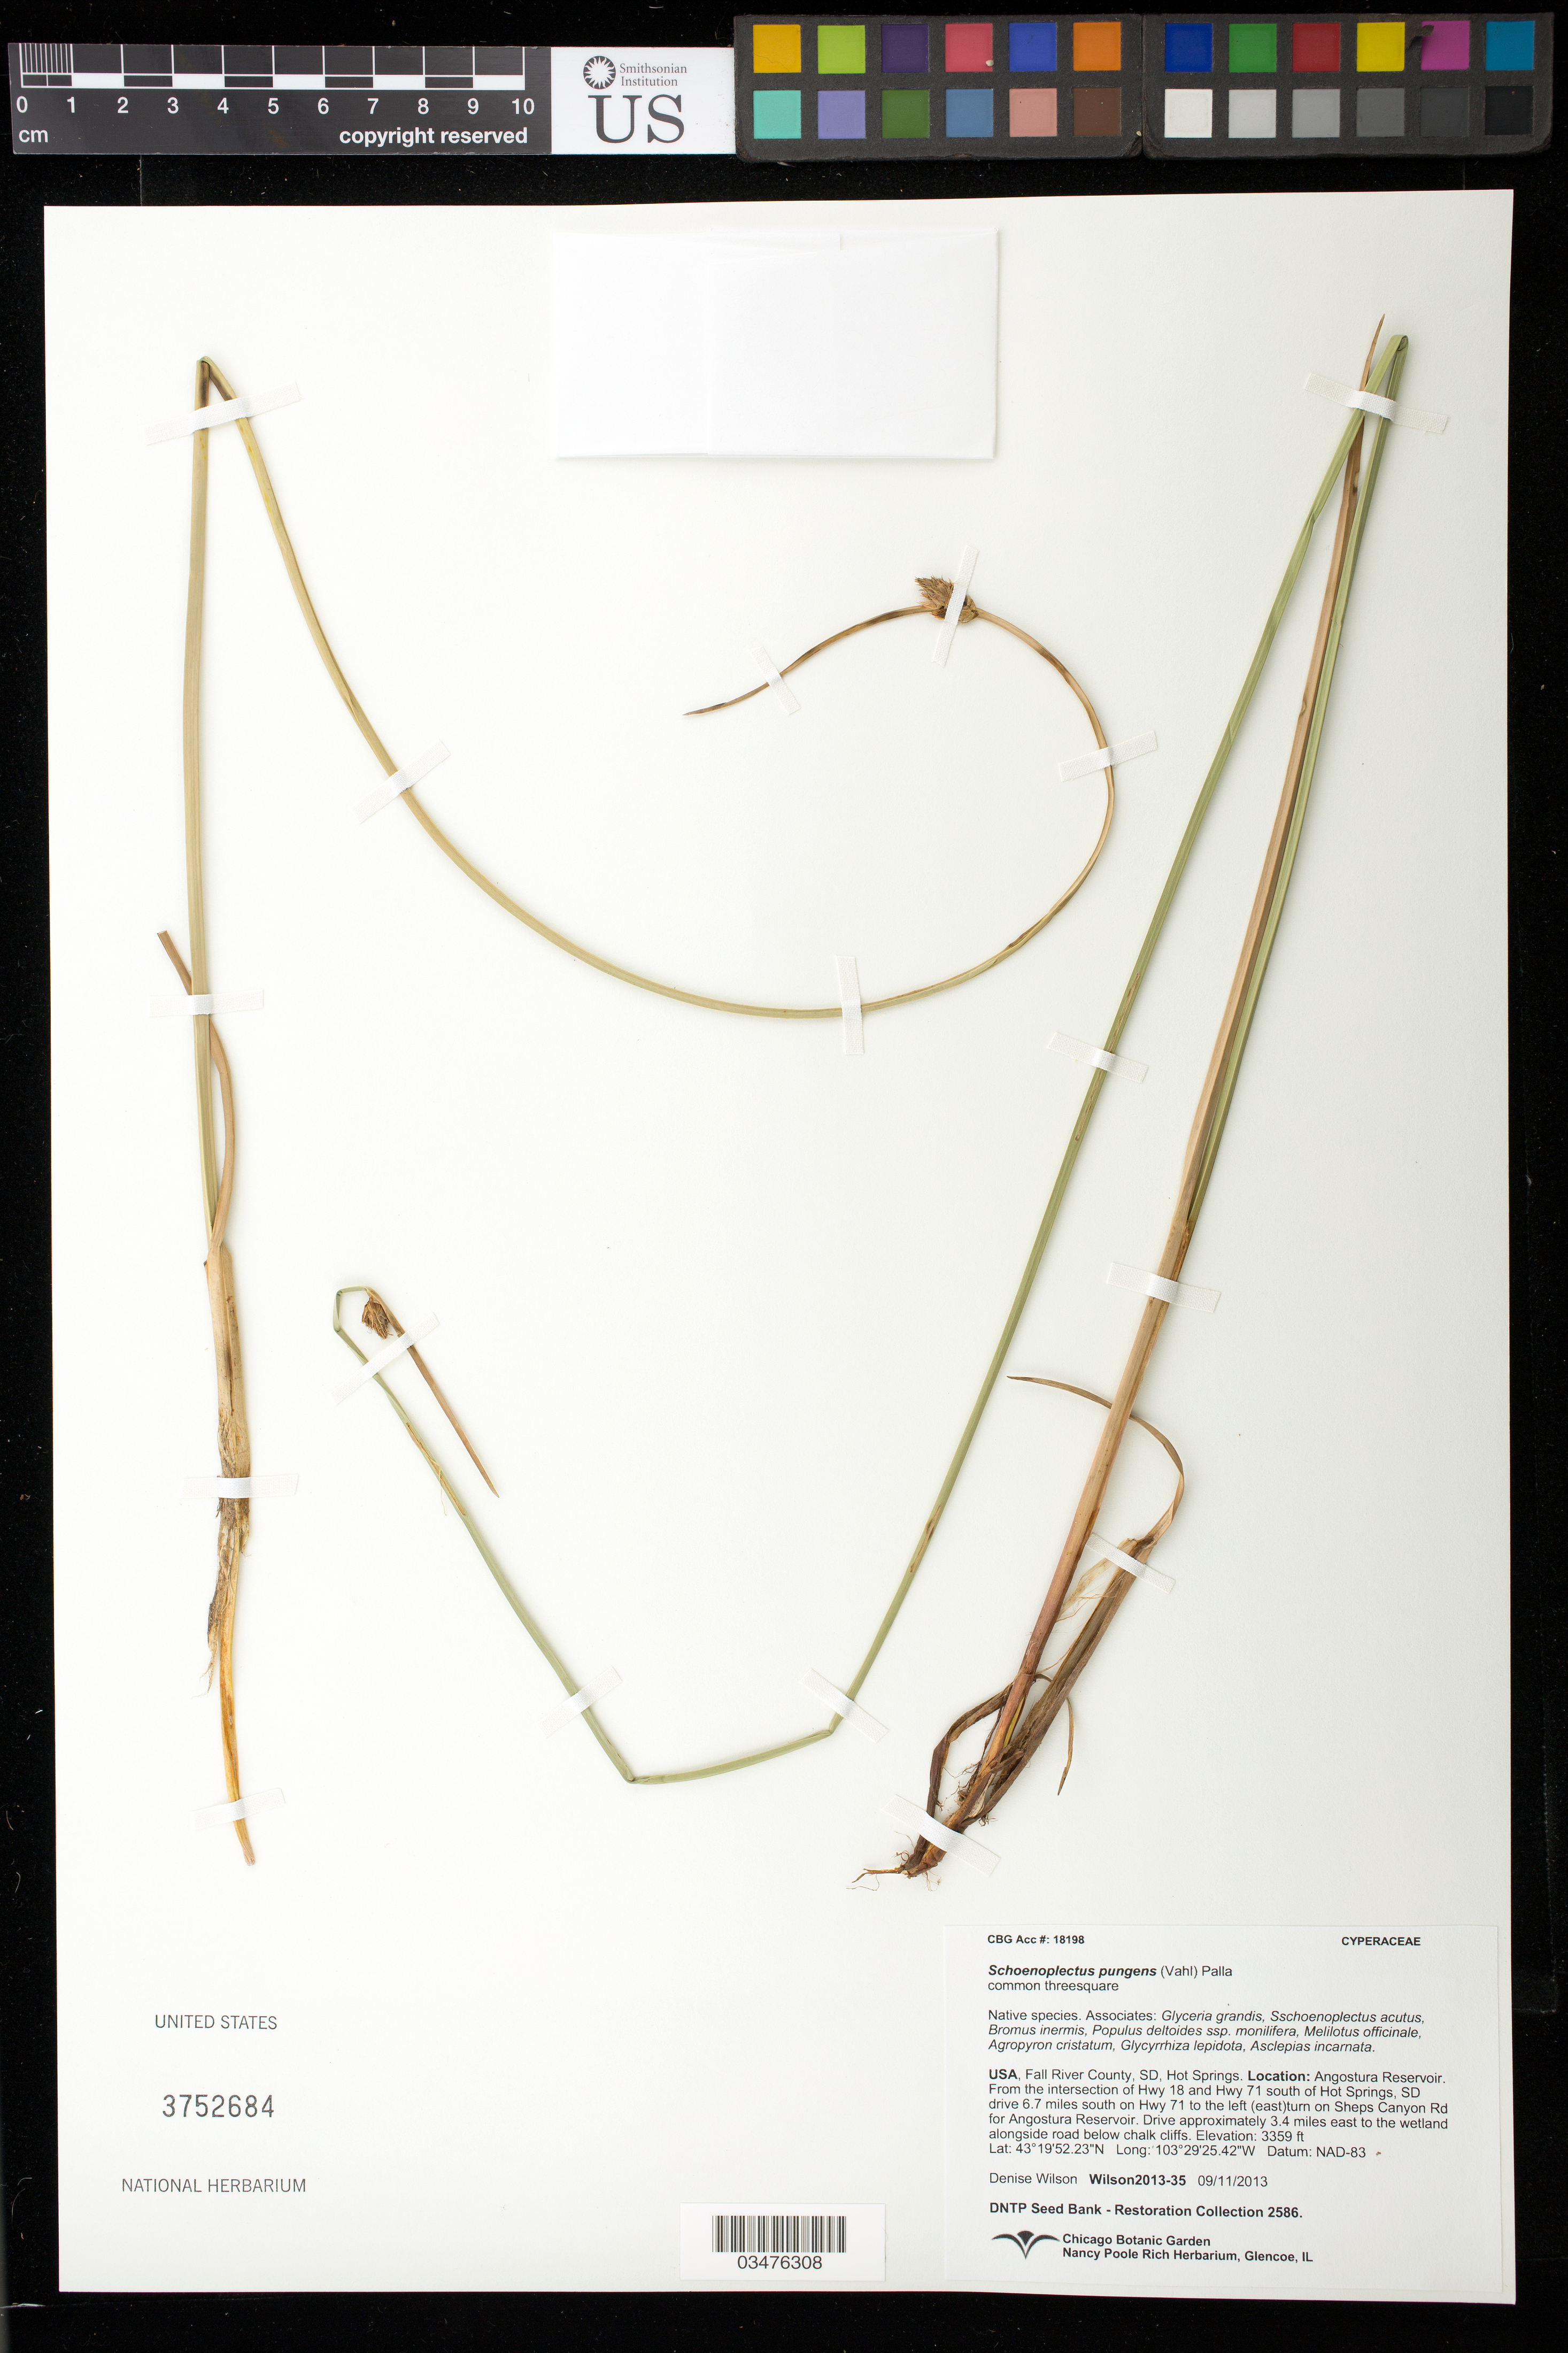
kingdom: Plantae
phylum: Tracheophyta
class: Liliopsida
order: Poales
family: Cyperaceae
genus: Schoenoplectus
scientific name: Schoenoplectus pungens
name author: (Vahl) Palla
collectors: D. Wilson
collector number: Wilson2013-35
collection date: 2013-09-11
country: United States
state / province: South Dakota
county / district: Fall River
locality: Hot Springs. Angostura Reservoir.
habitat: With Bromus inermis, Agropyron cristatum, Asclepias incarnata, ect.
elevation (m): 1024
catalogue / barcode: US 3752684